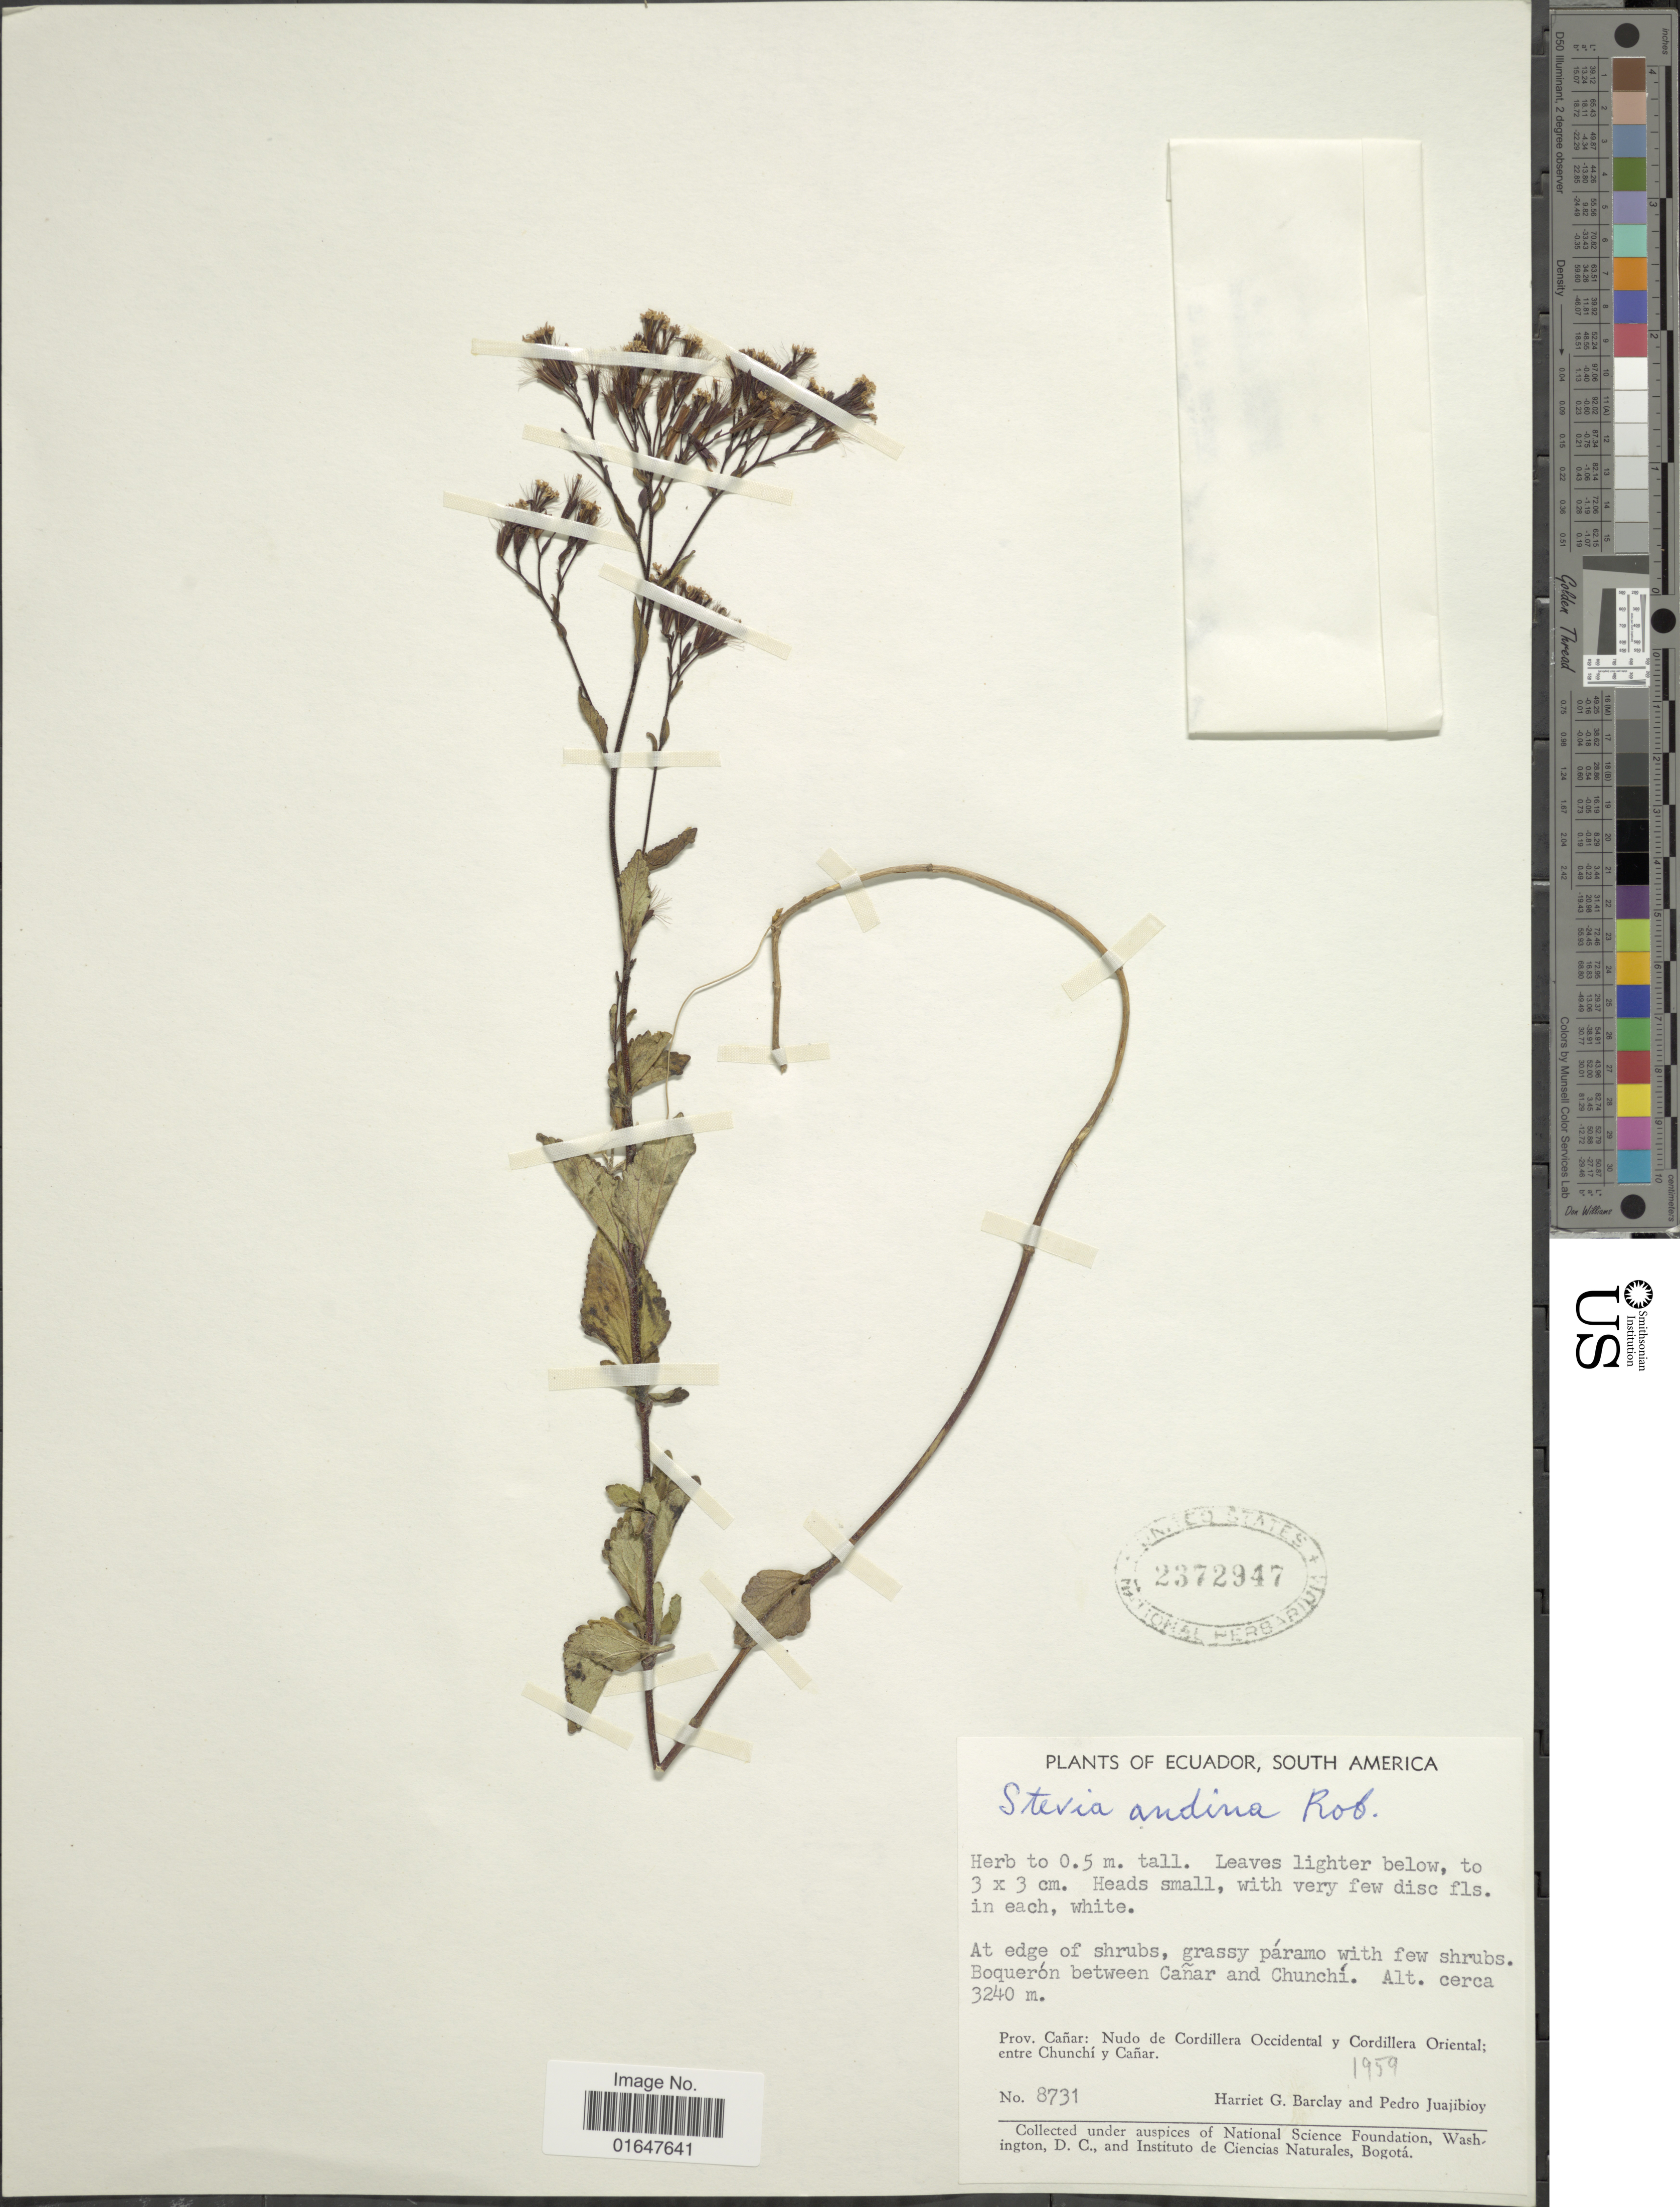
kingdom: Plantae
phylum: Tracheophyta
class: Magnoliopsida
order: Asterales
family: Asteraceae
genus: Stevia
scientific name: Stevia andina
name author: B.L. Rob.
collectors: H. G. Barclay & P. Juajibioy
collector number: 8731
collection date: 1959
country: Ecuador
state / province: Cañar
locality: South America, Nudo de Cordillera Occidental y Cordillera Oriental, entre Chunchi y Canar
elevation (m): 3240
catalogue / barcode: US 2372947